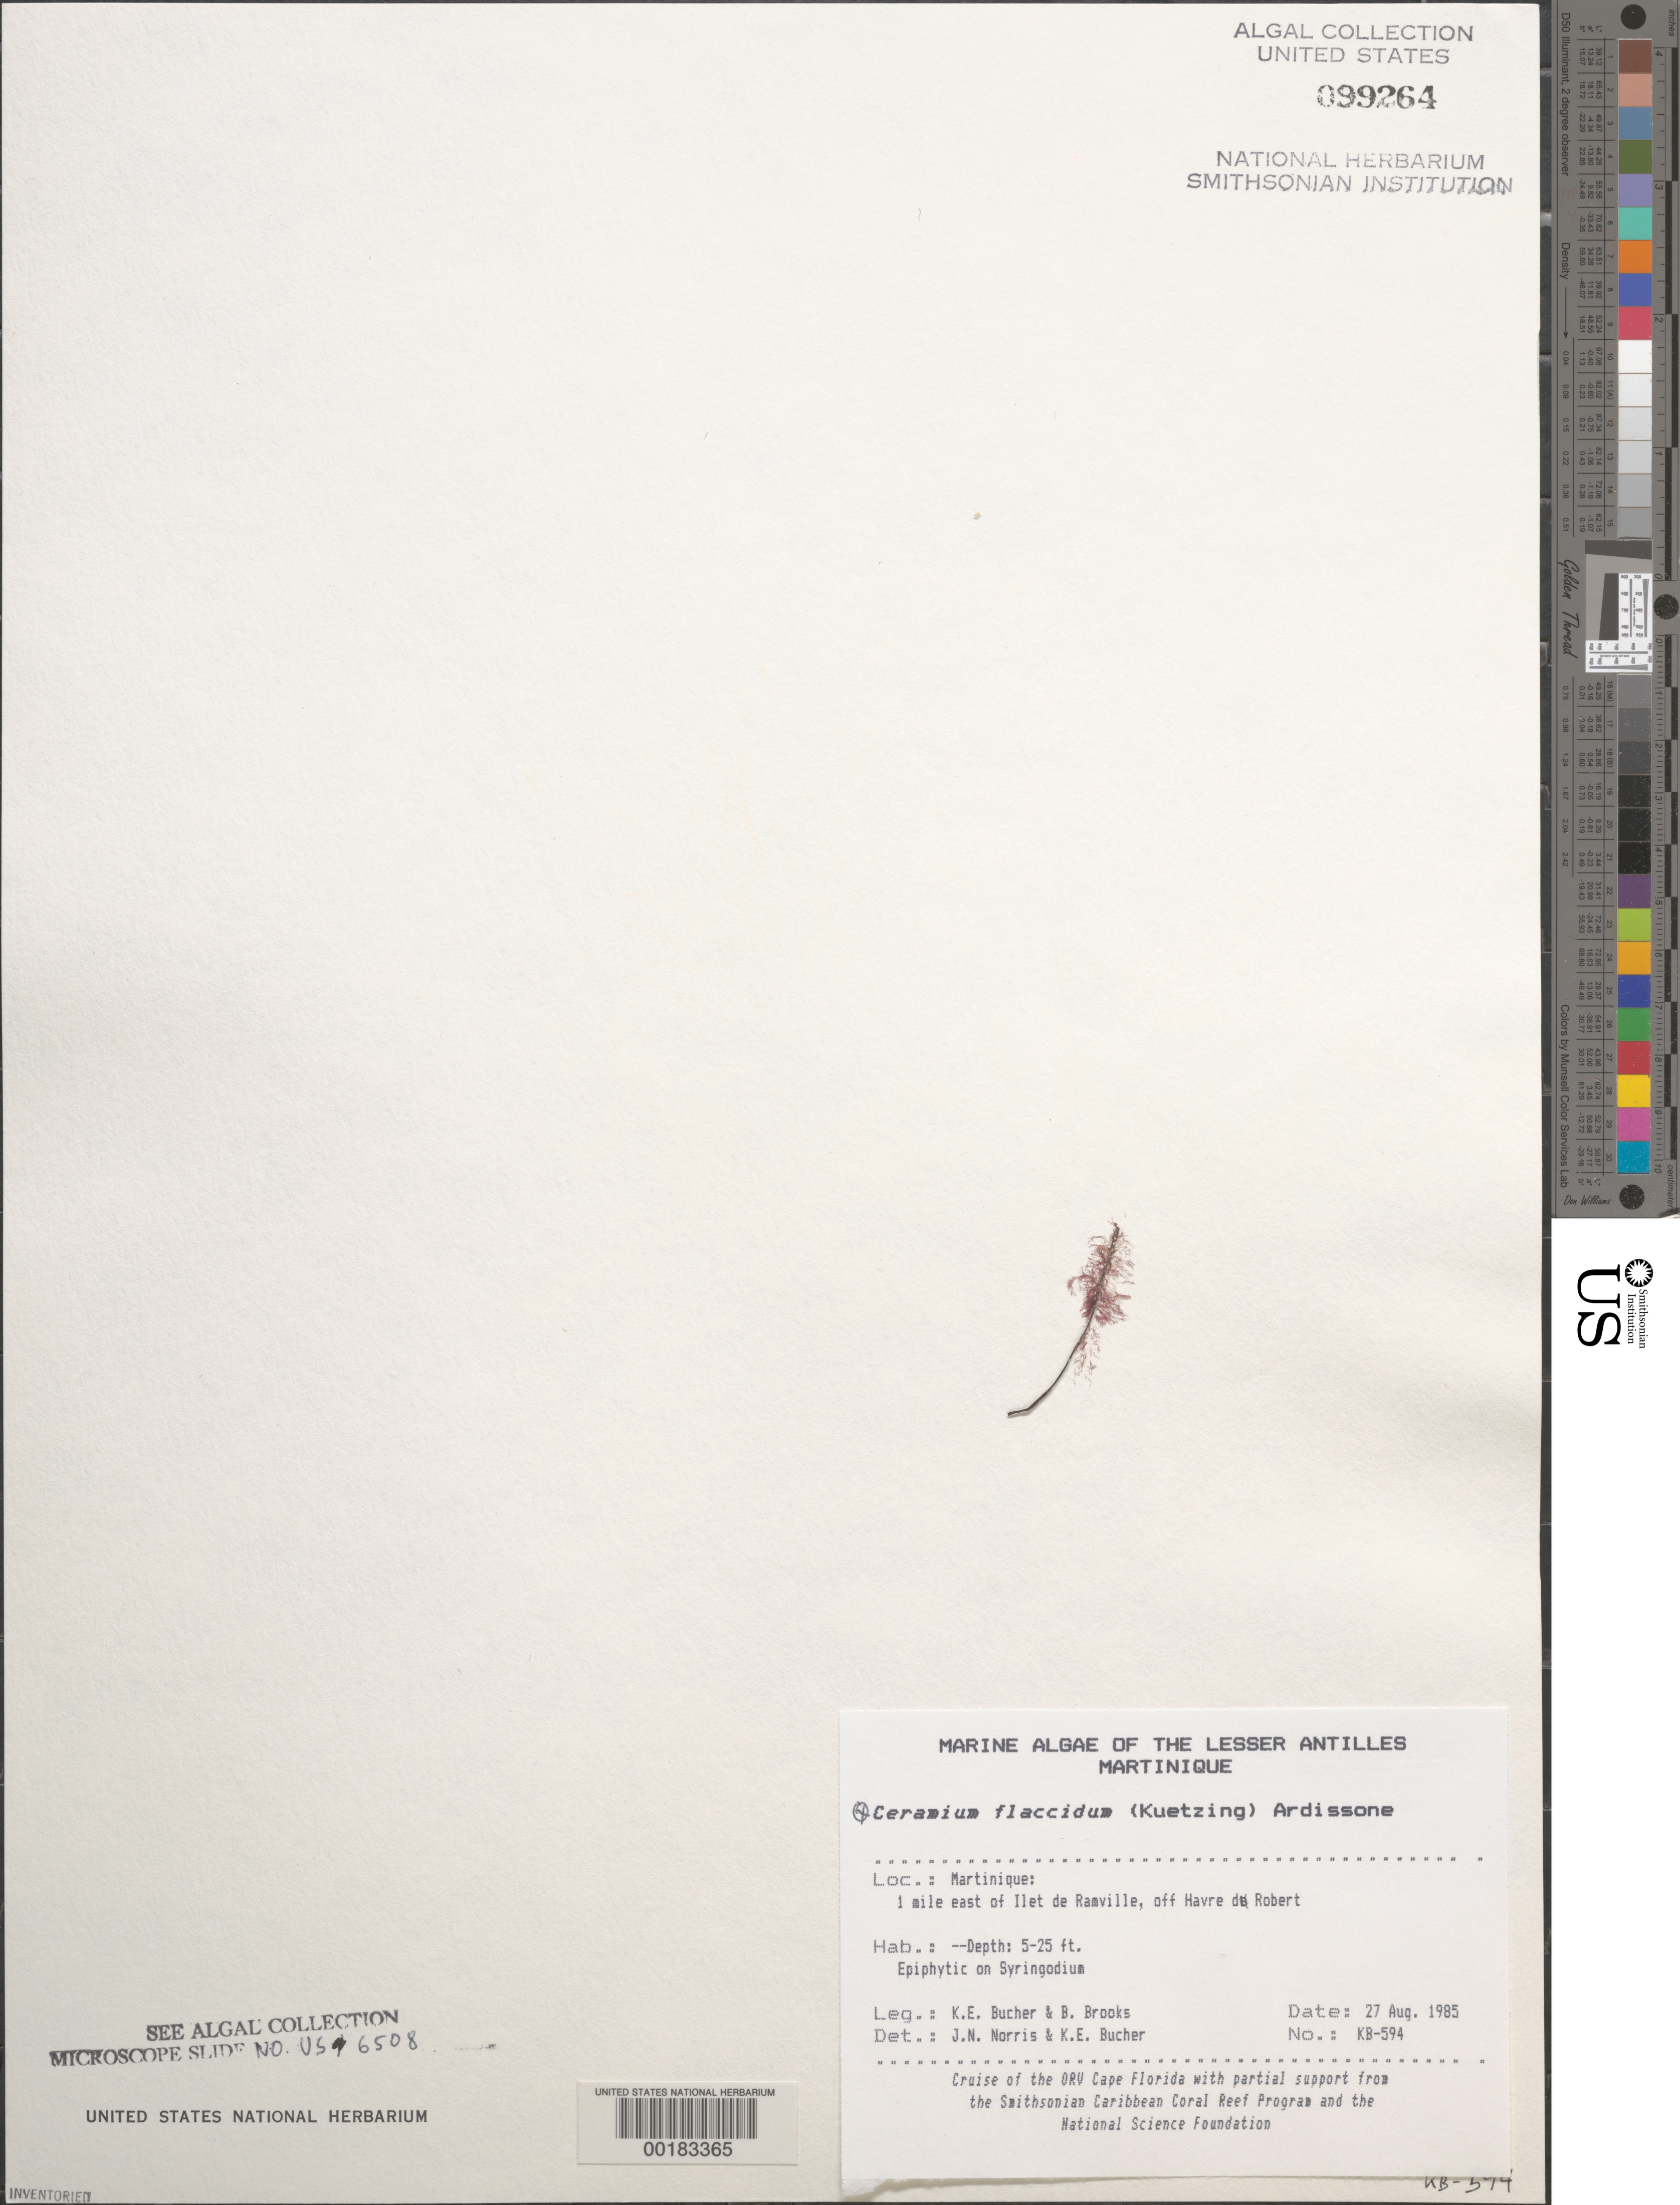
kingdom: Plantae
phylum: Rhodophyta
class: Florideophyceae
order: Ceramiales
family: Ceramiaceae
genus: Gayliella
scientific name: Gayliella flaccida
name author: (Harv. ex Kütz.) T.O. Cho & L.M. McIvor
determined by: Algae name updating Project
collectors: K. E. Bucher & B. Brooks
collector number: Kb-594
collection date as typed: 27 Aug 1985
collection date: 1985-08-27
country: Martinique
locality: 1 mile east of Ilet de Ramville, off Havre du Robert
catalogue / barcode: US 99264